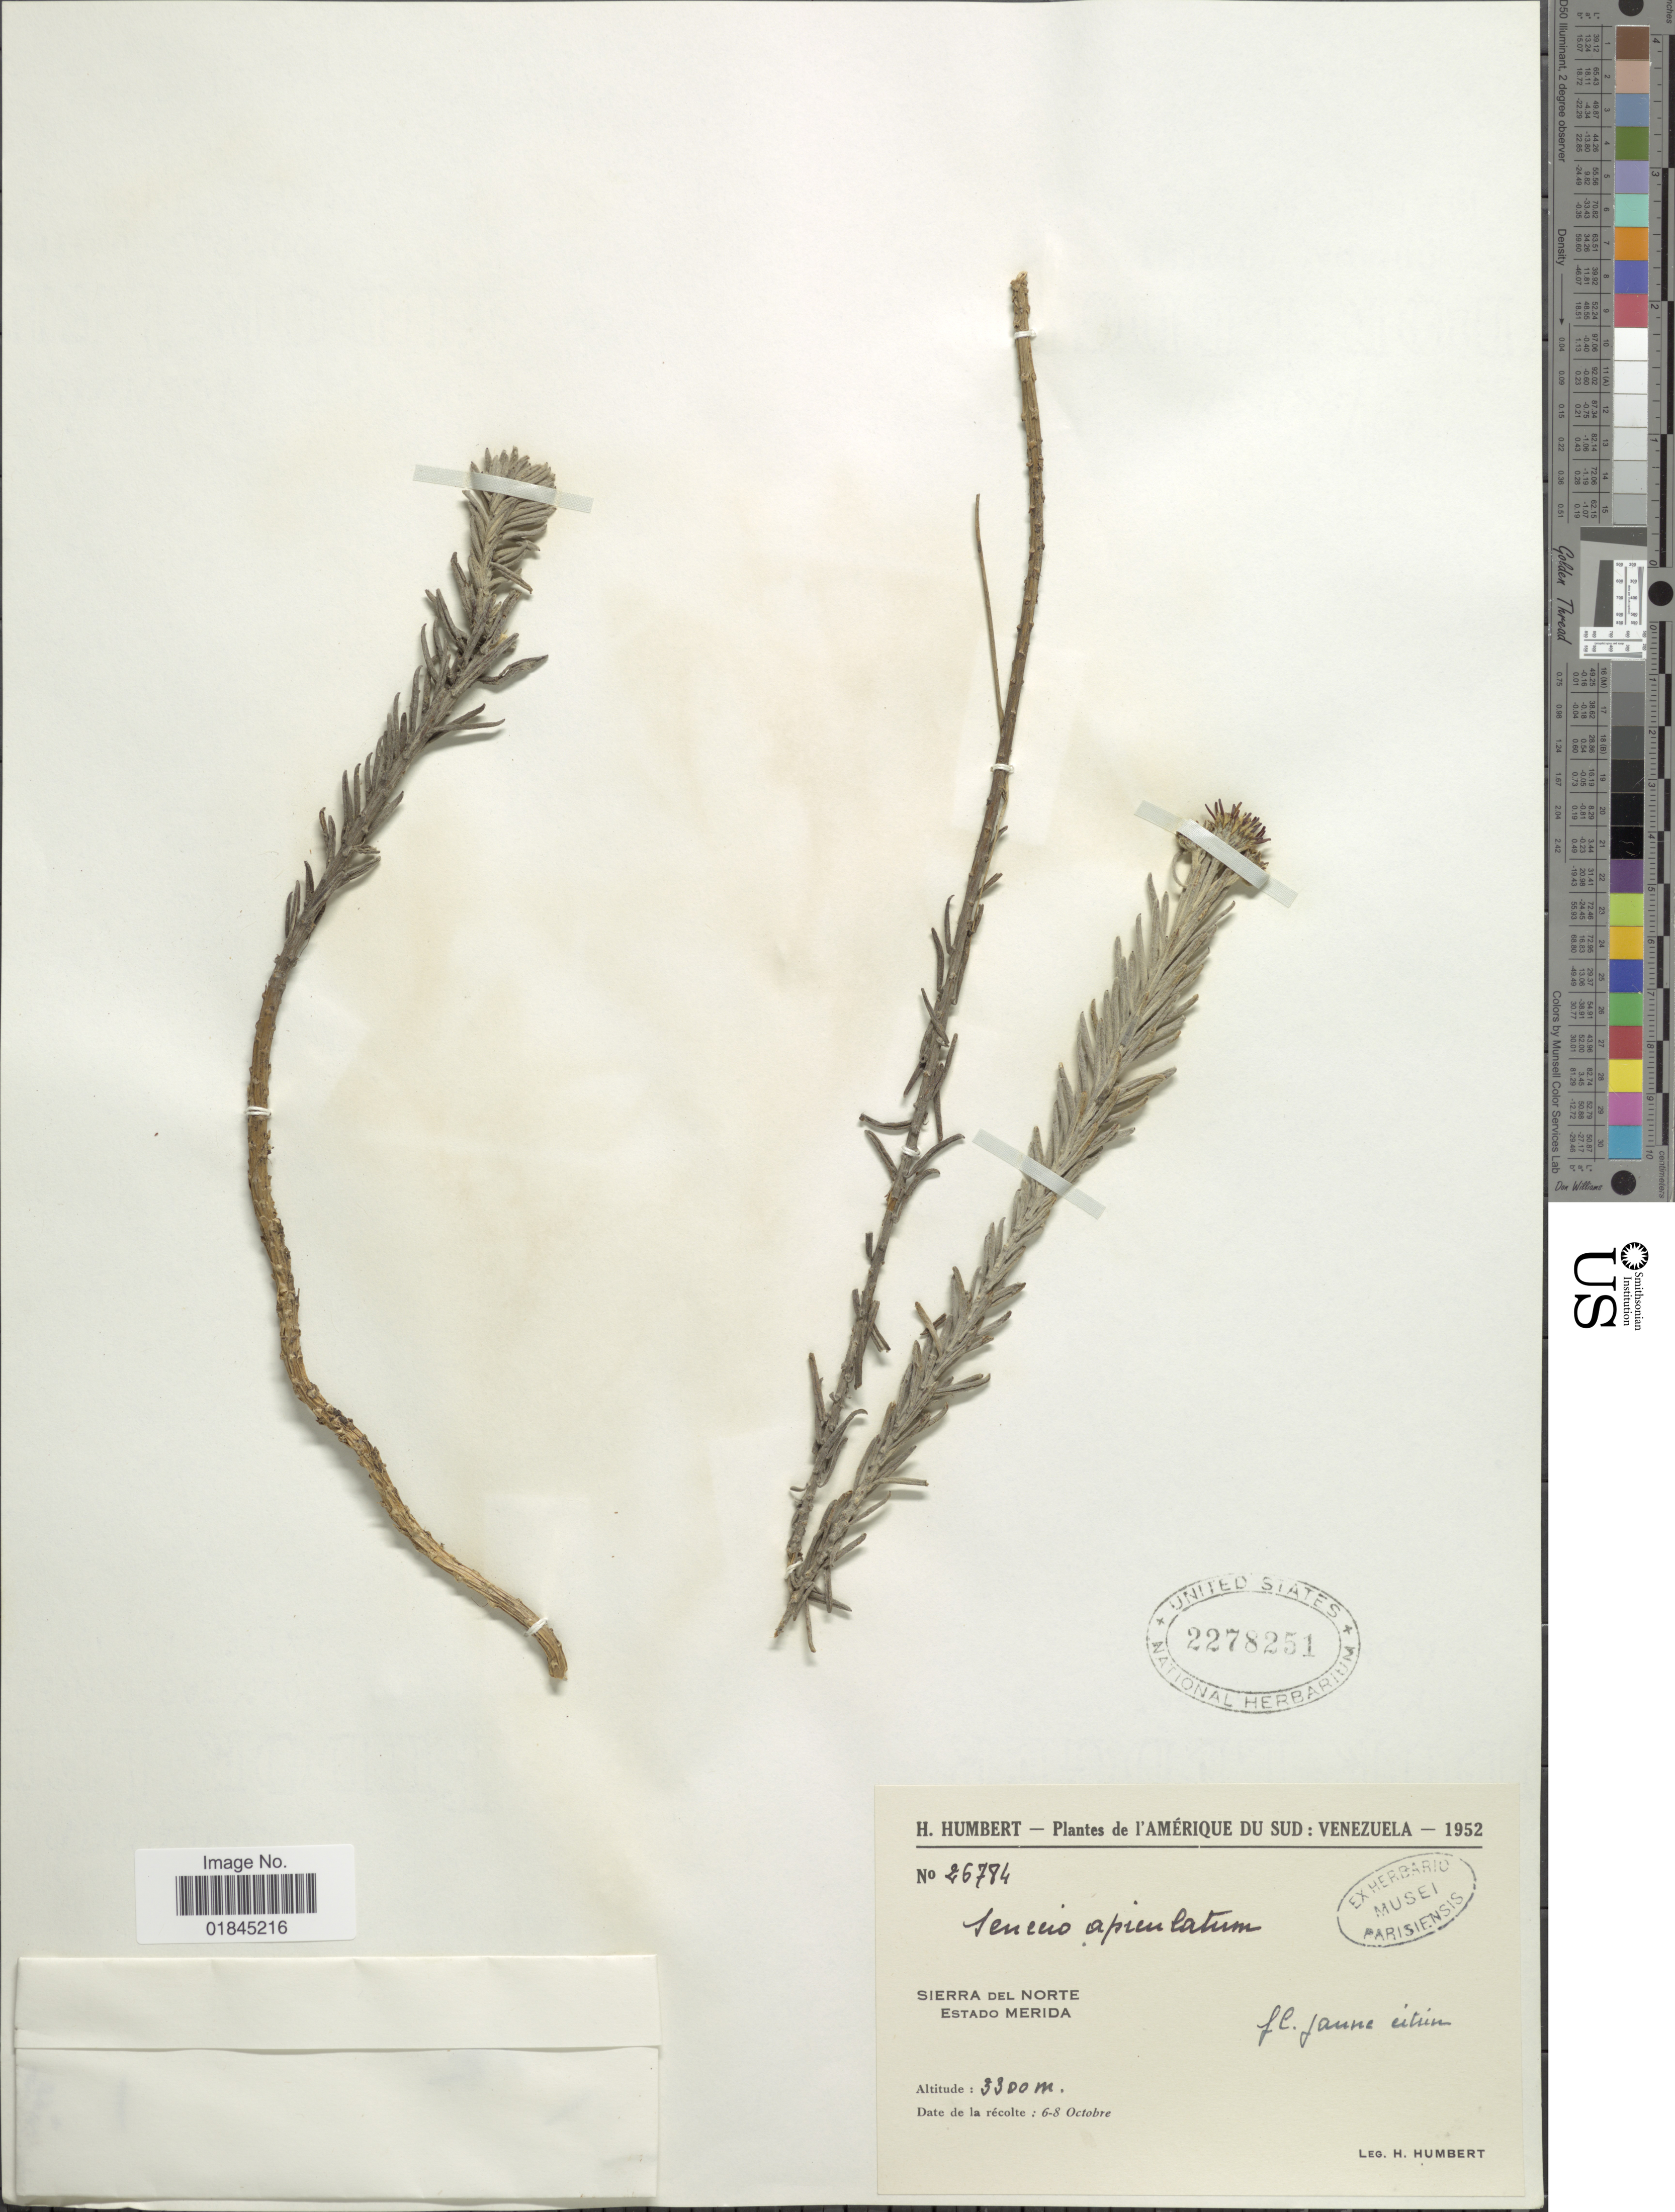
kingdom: Plantae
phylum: Tracheophyta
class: Magnoliopsida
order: Asterales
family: Asteraceae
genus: Pentacalia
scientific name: Pentacalia apiculata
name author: (Sch. Bip. ex Wedd.) Cuatrec.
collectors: H. Humbert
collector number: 26784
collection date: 1952-10-06/1952-10-08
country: Venezuela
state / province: Mérida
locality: Sierra del Norte. Estado Merida.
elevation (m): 3300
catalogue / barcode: US 2278251